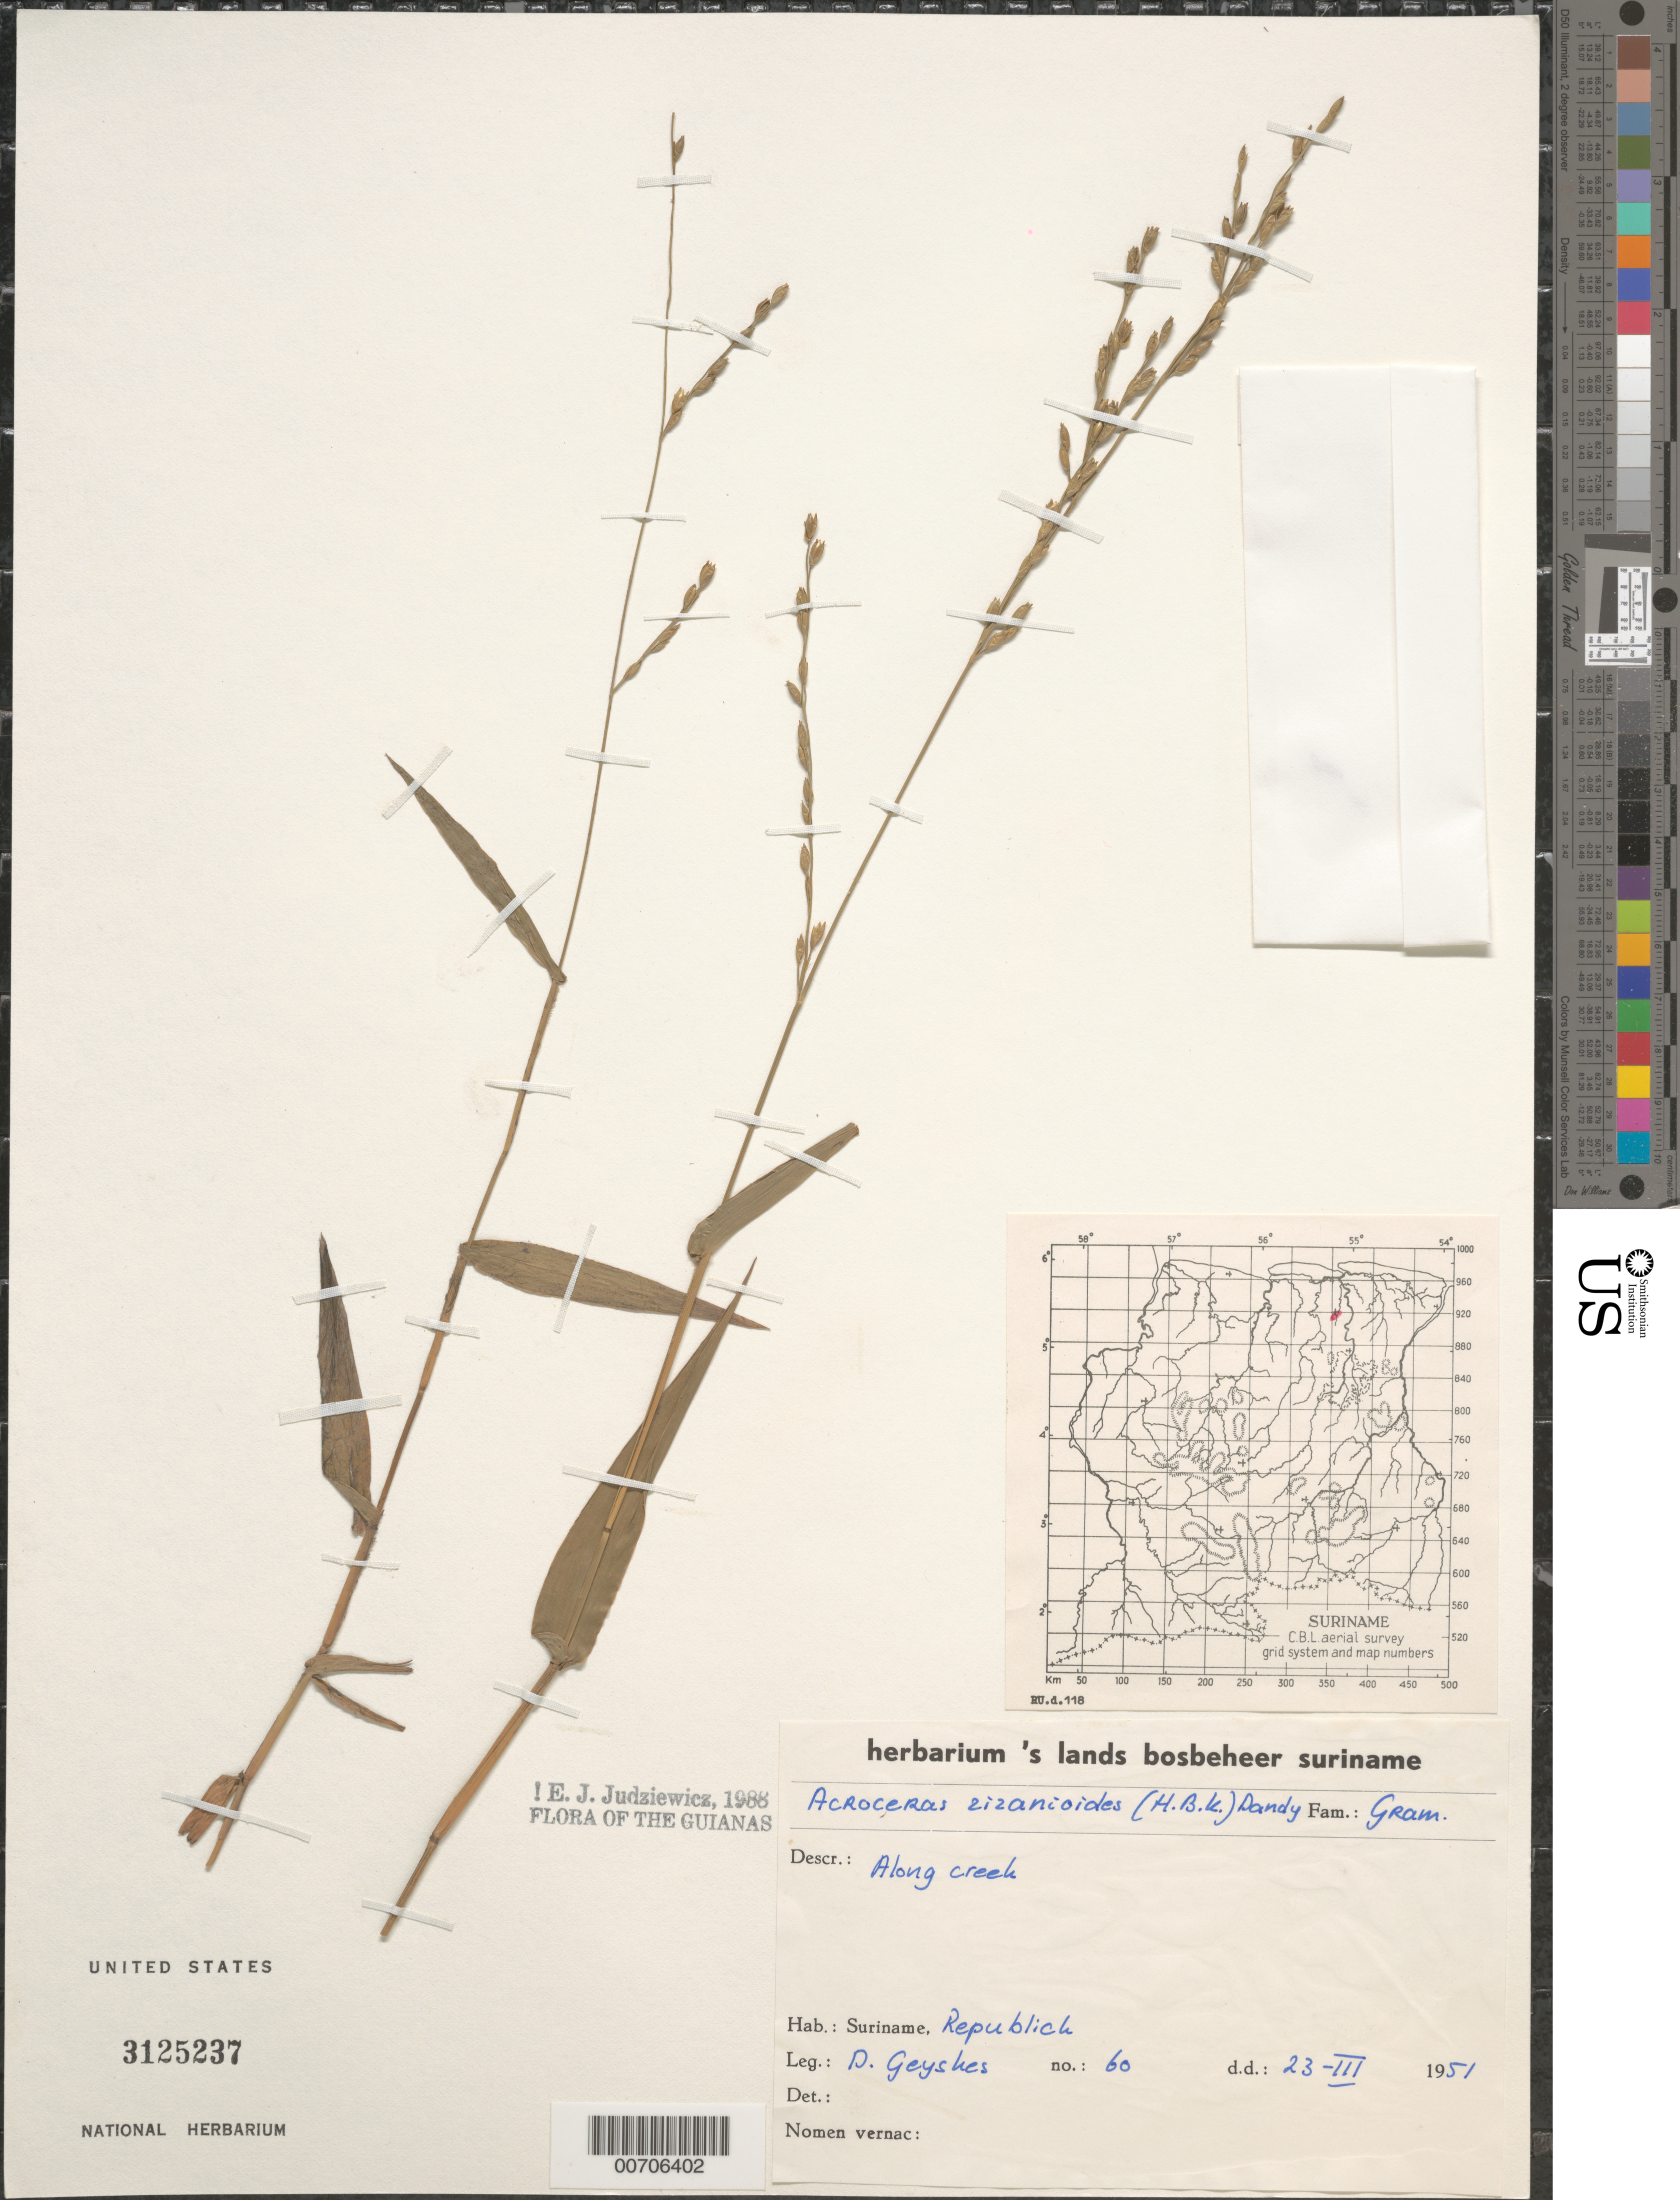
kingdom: Plantae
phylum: Tracheophyta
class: Liliopsida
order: Poales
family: Poaceae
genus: Acroceras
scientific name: Acroceras zizanioides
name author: (Kunth) Dandy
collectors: D. Geijskes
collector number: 60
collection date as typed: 23-Mar-51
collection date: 1951-03-23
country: Suriname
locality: Republiek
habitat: Along creek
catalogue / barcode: US 3125237